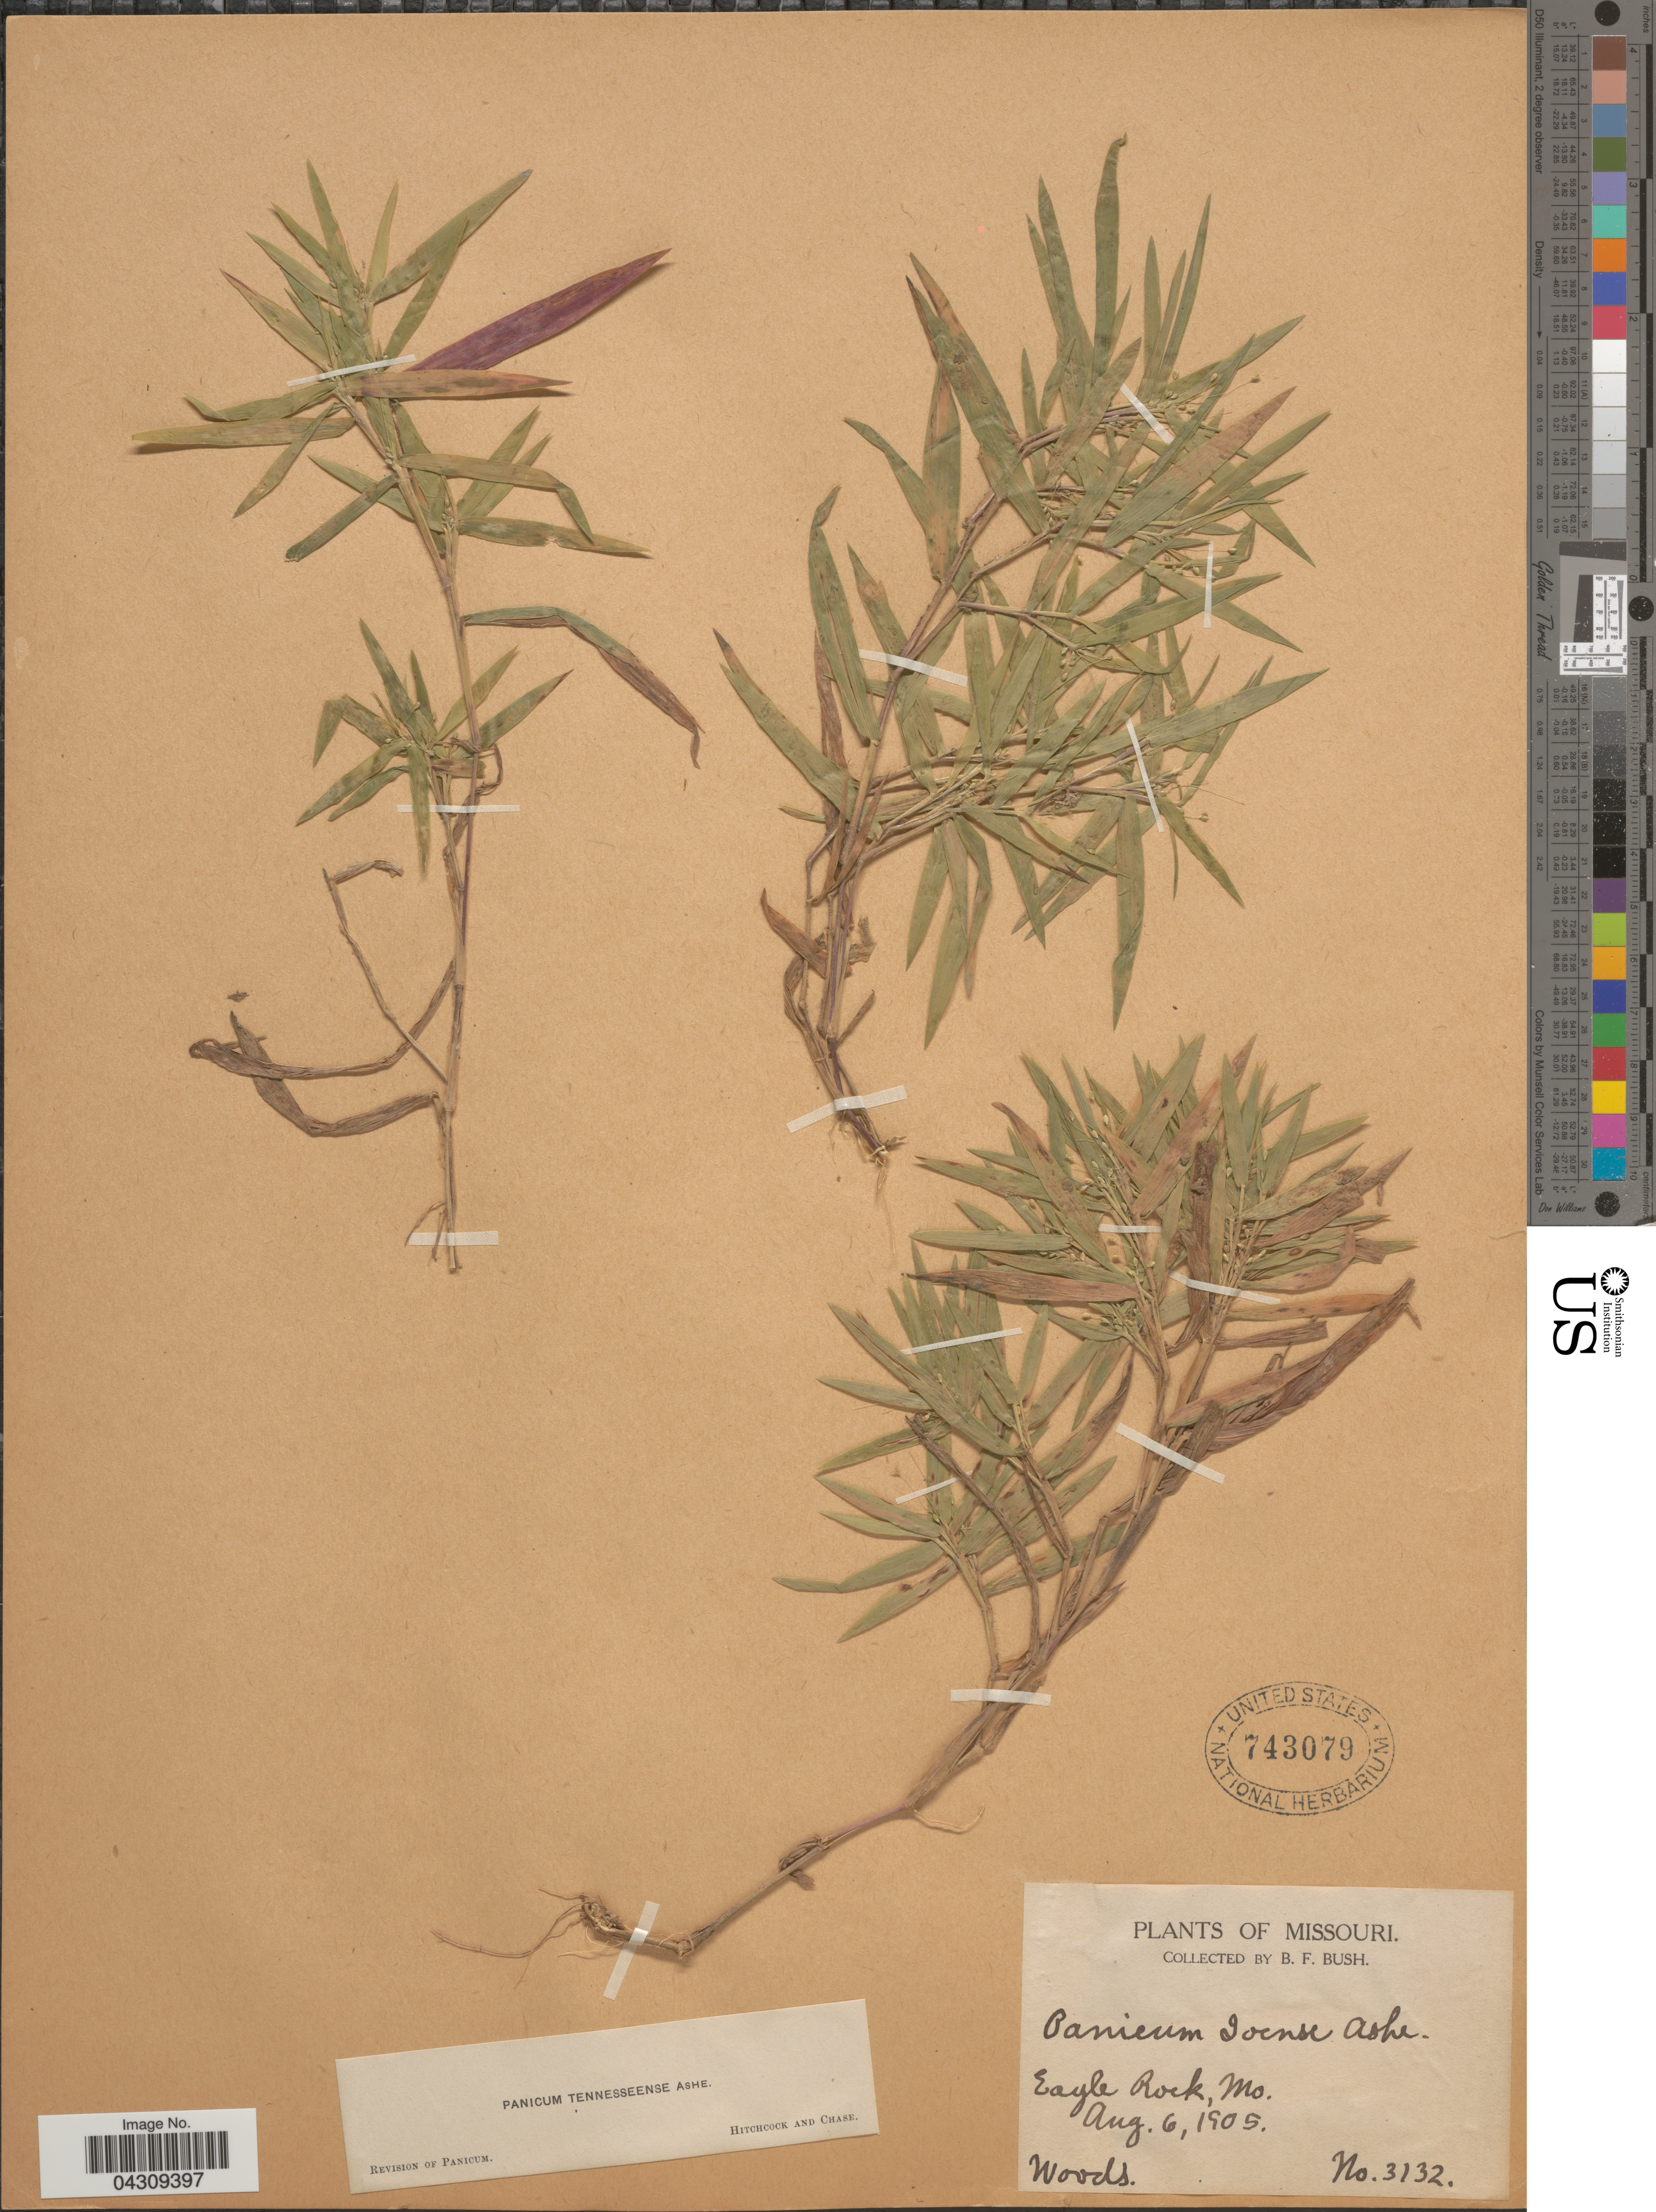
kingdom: Plantae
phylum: Tracheophyta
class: Liliopsida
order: Poales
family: Poaceae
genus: Dichanthelium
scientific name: Dichanthelium acuminatum var. acuminatum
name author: (Sw.) Gould & C.A. Clark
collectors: B. F. Bush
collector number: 3132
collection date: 1905-08-06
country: United States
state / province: Missouri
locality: Eagle Rock. Woods.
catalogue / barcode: US 743079